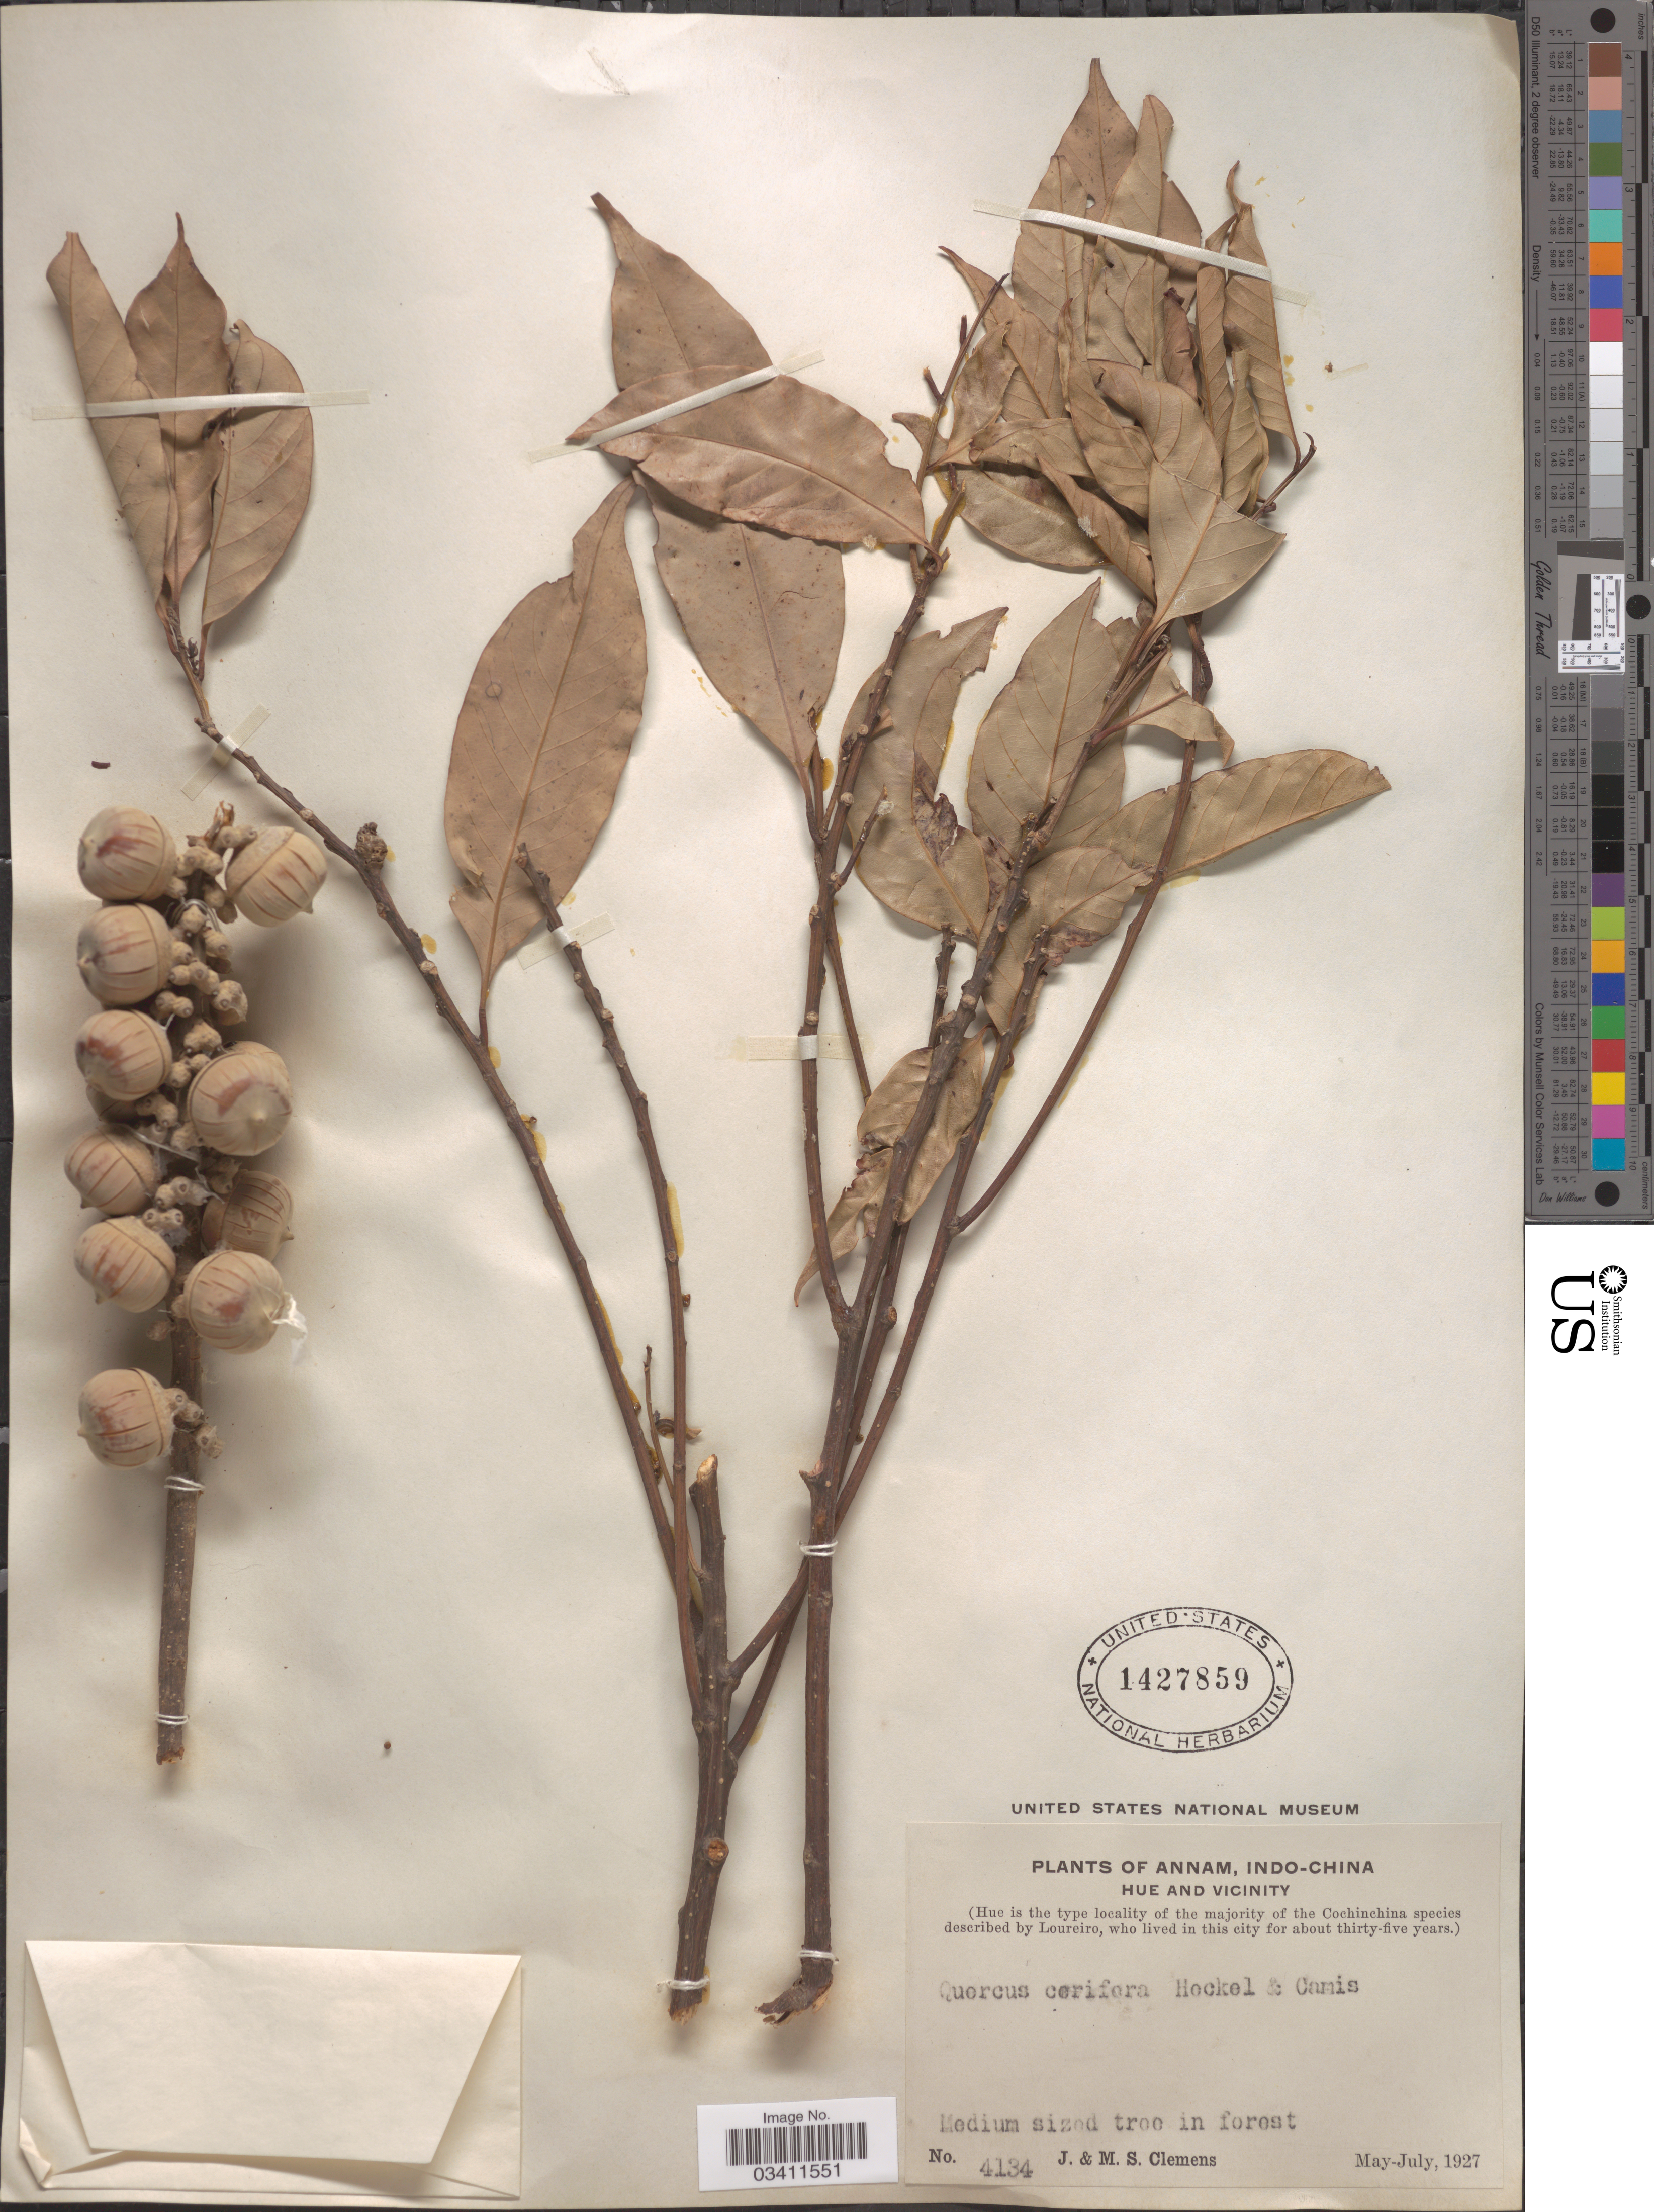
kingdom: Plantae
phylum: Tracheophyta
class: Magnoliopsida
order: Fagales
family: Fagaceae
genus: Quercus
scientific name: Quercus cerifera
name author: Trel.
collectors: J. Clemens & M. S. Clemens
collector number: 4134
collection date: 1927-05/1927-07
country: Vietnam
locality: Annam, Indo-China. Hue and vicinity.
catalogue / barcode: US 1427859